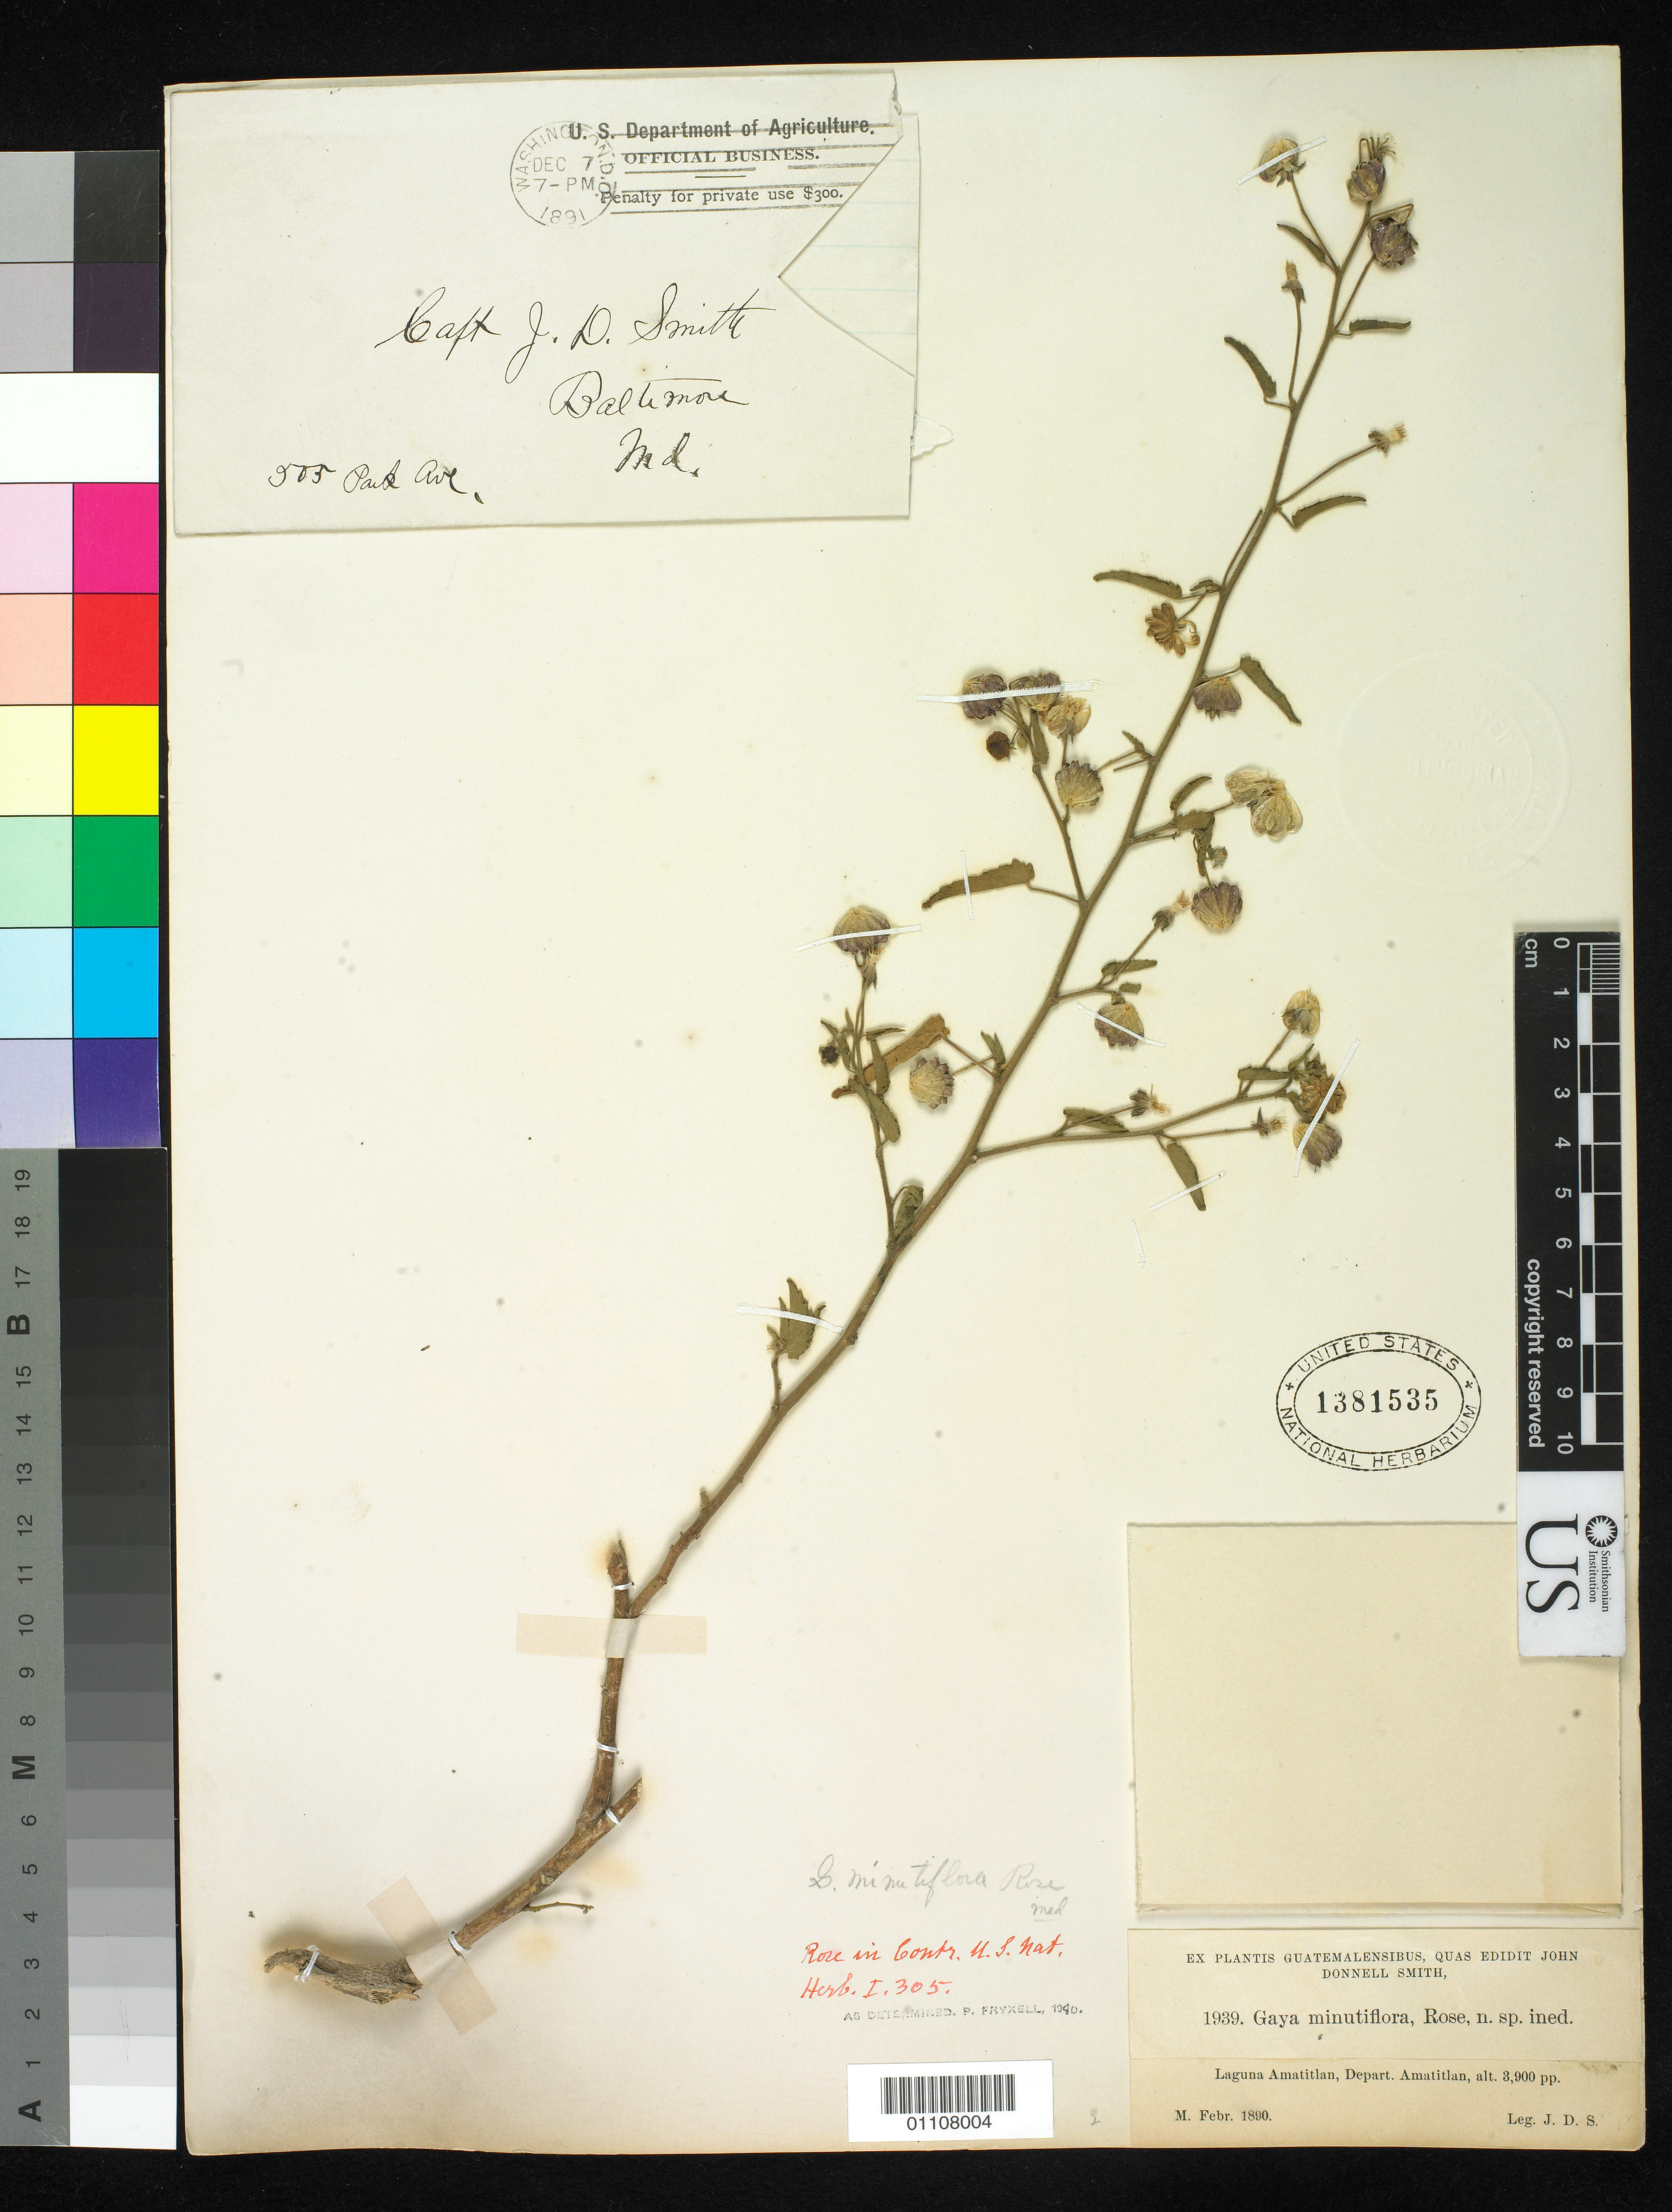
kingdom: Plantae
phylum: Tracheophyta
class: Magnoliopsida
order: Malvales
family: Malvaceae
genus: Gaya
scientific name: Gaya minutiflora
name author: Rose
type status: Syntype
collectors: J. Donnell Smith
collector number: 1939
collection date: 1890-02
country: Guatemala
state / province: Guatemala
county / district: Amatitlan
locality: Laguna Amatitlan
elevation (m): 1189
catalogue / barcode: US 1381535